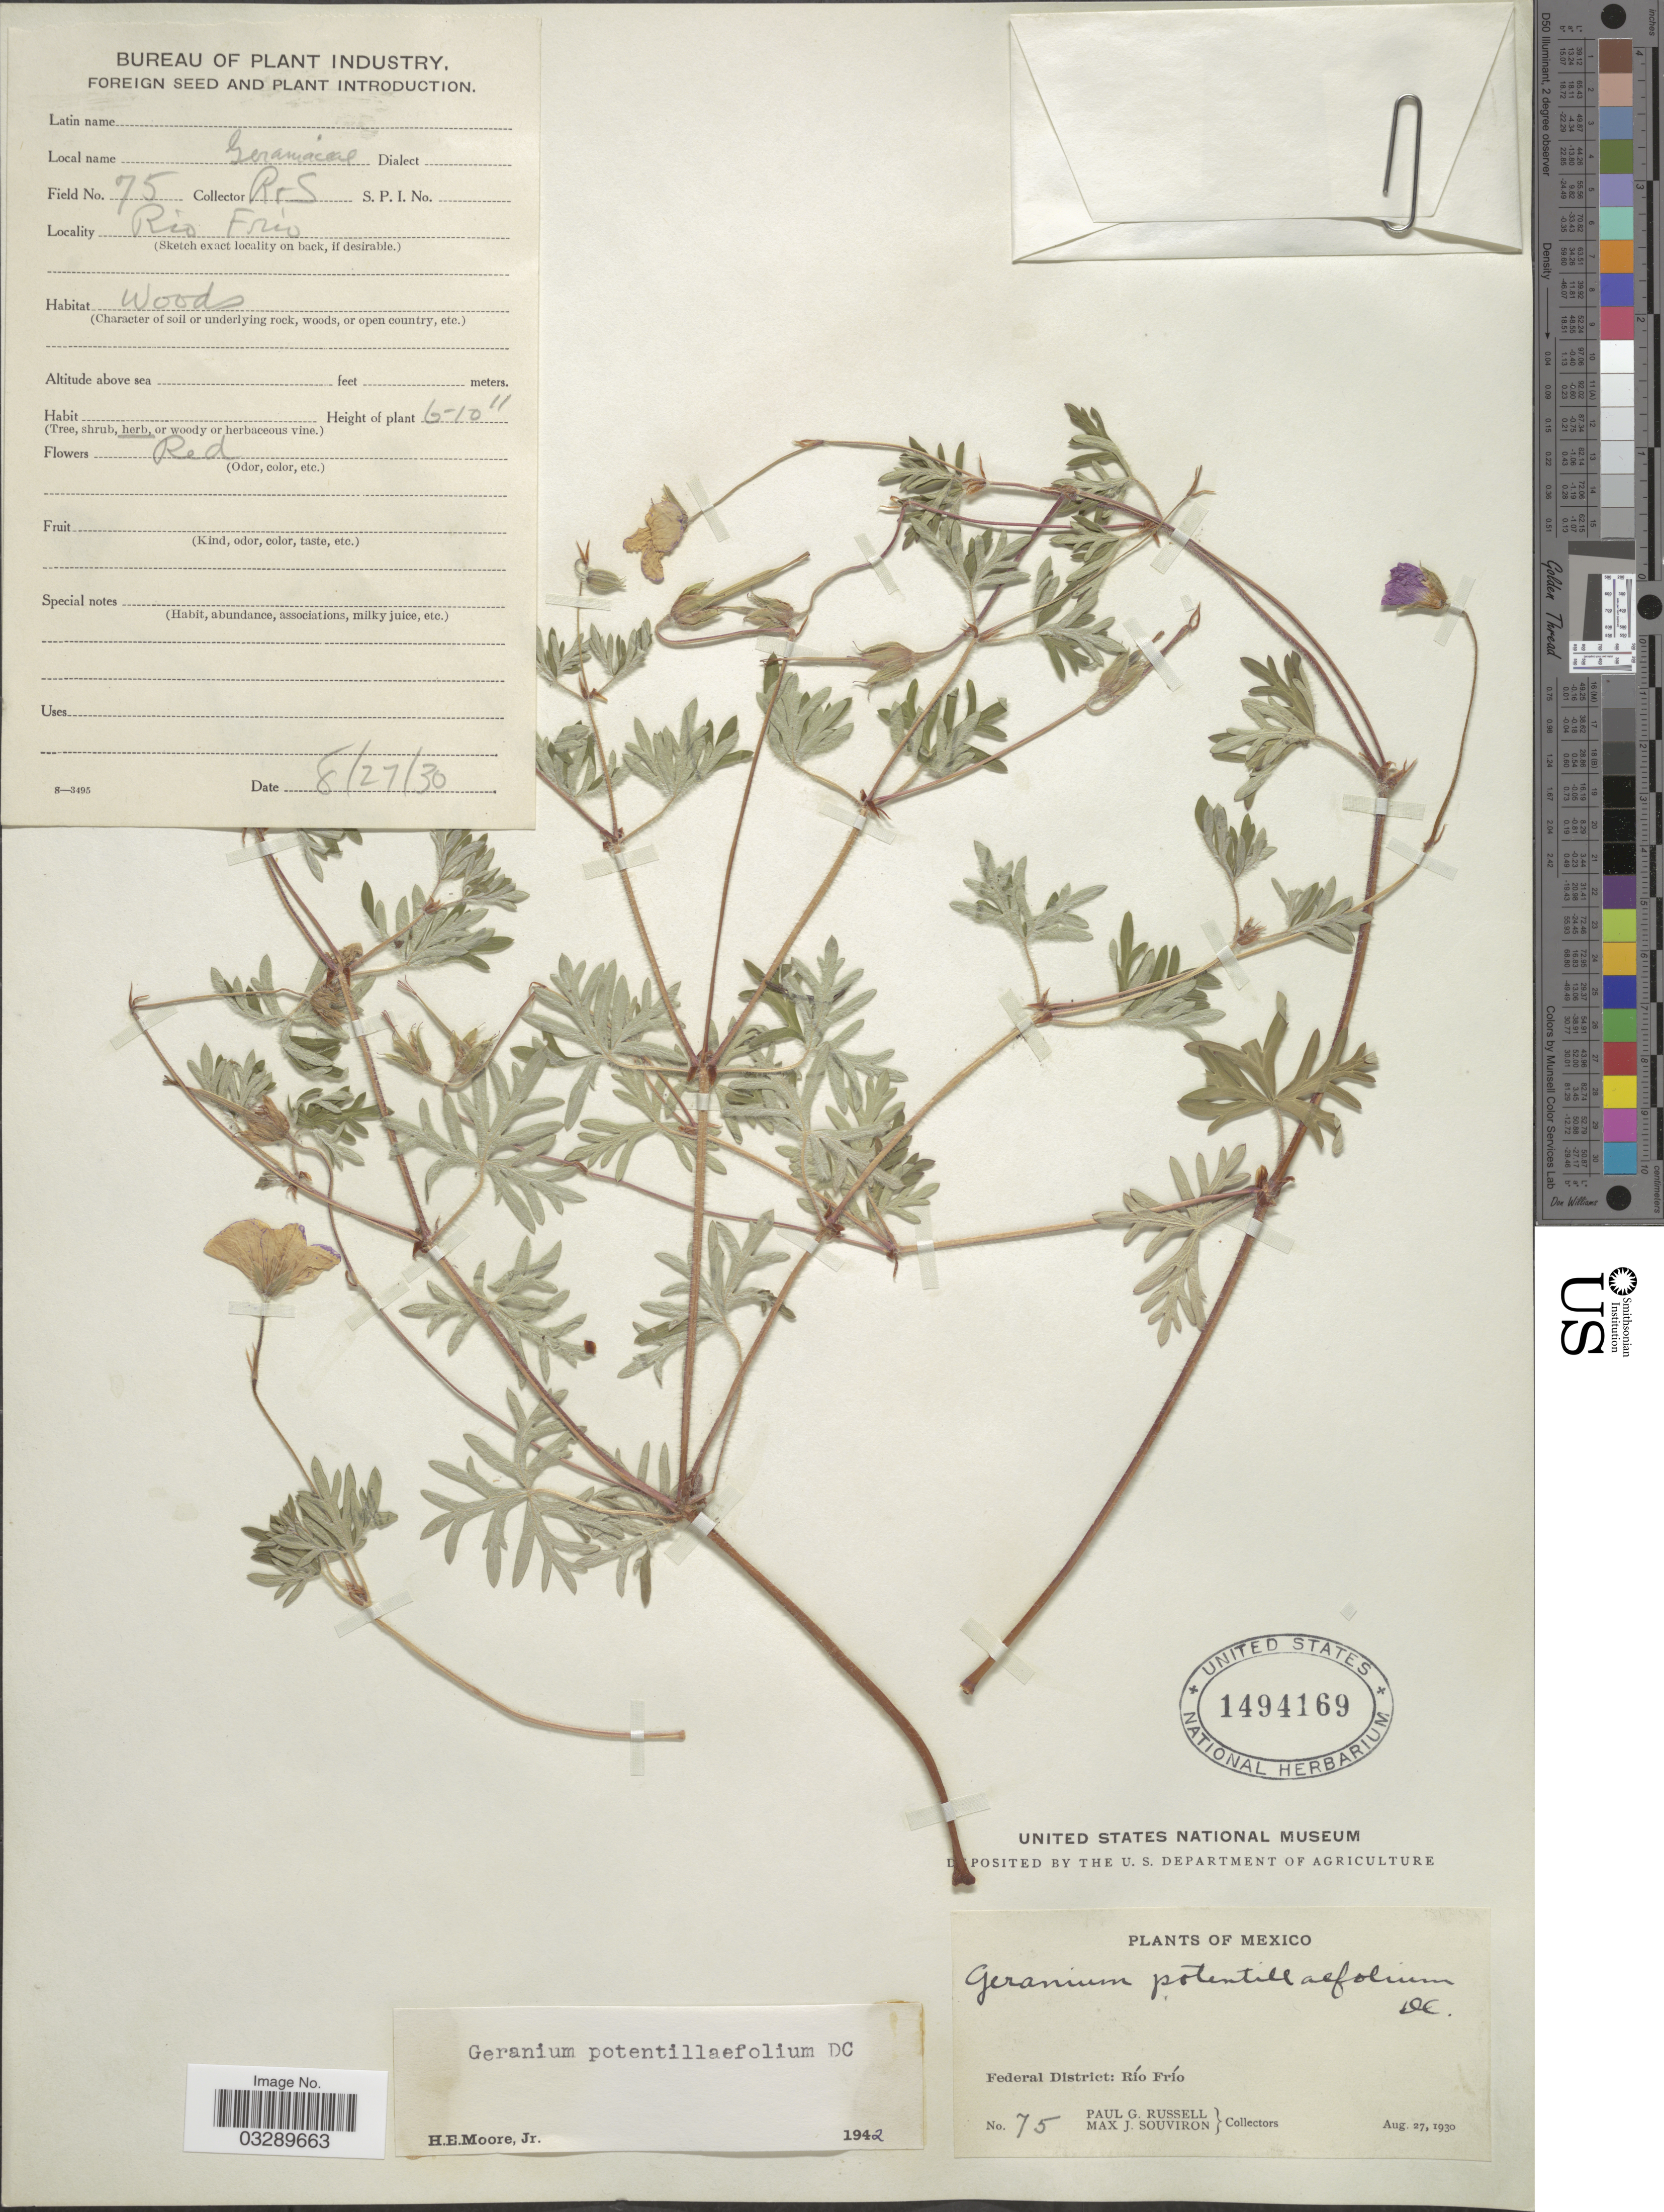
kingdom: Plantae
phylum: Tracheophyta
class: Magnoliopsida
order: Geraniales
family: Geraniaceae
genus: Geranium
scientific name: Geranium pontentillifolium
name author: DC.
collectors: P. G. Russell & M. J. Souviron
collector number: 75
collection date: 1930-08-27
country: Mexico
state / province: Distrito Federal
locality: Federal District: Río Frío.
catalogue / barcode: US 1494169